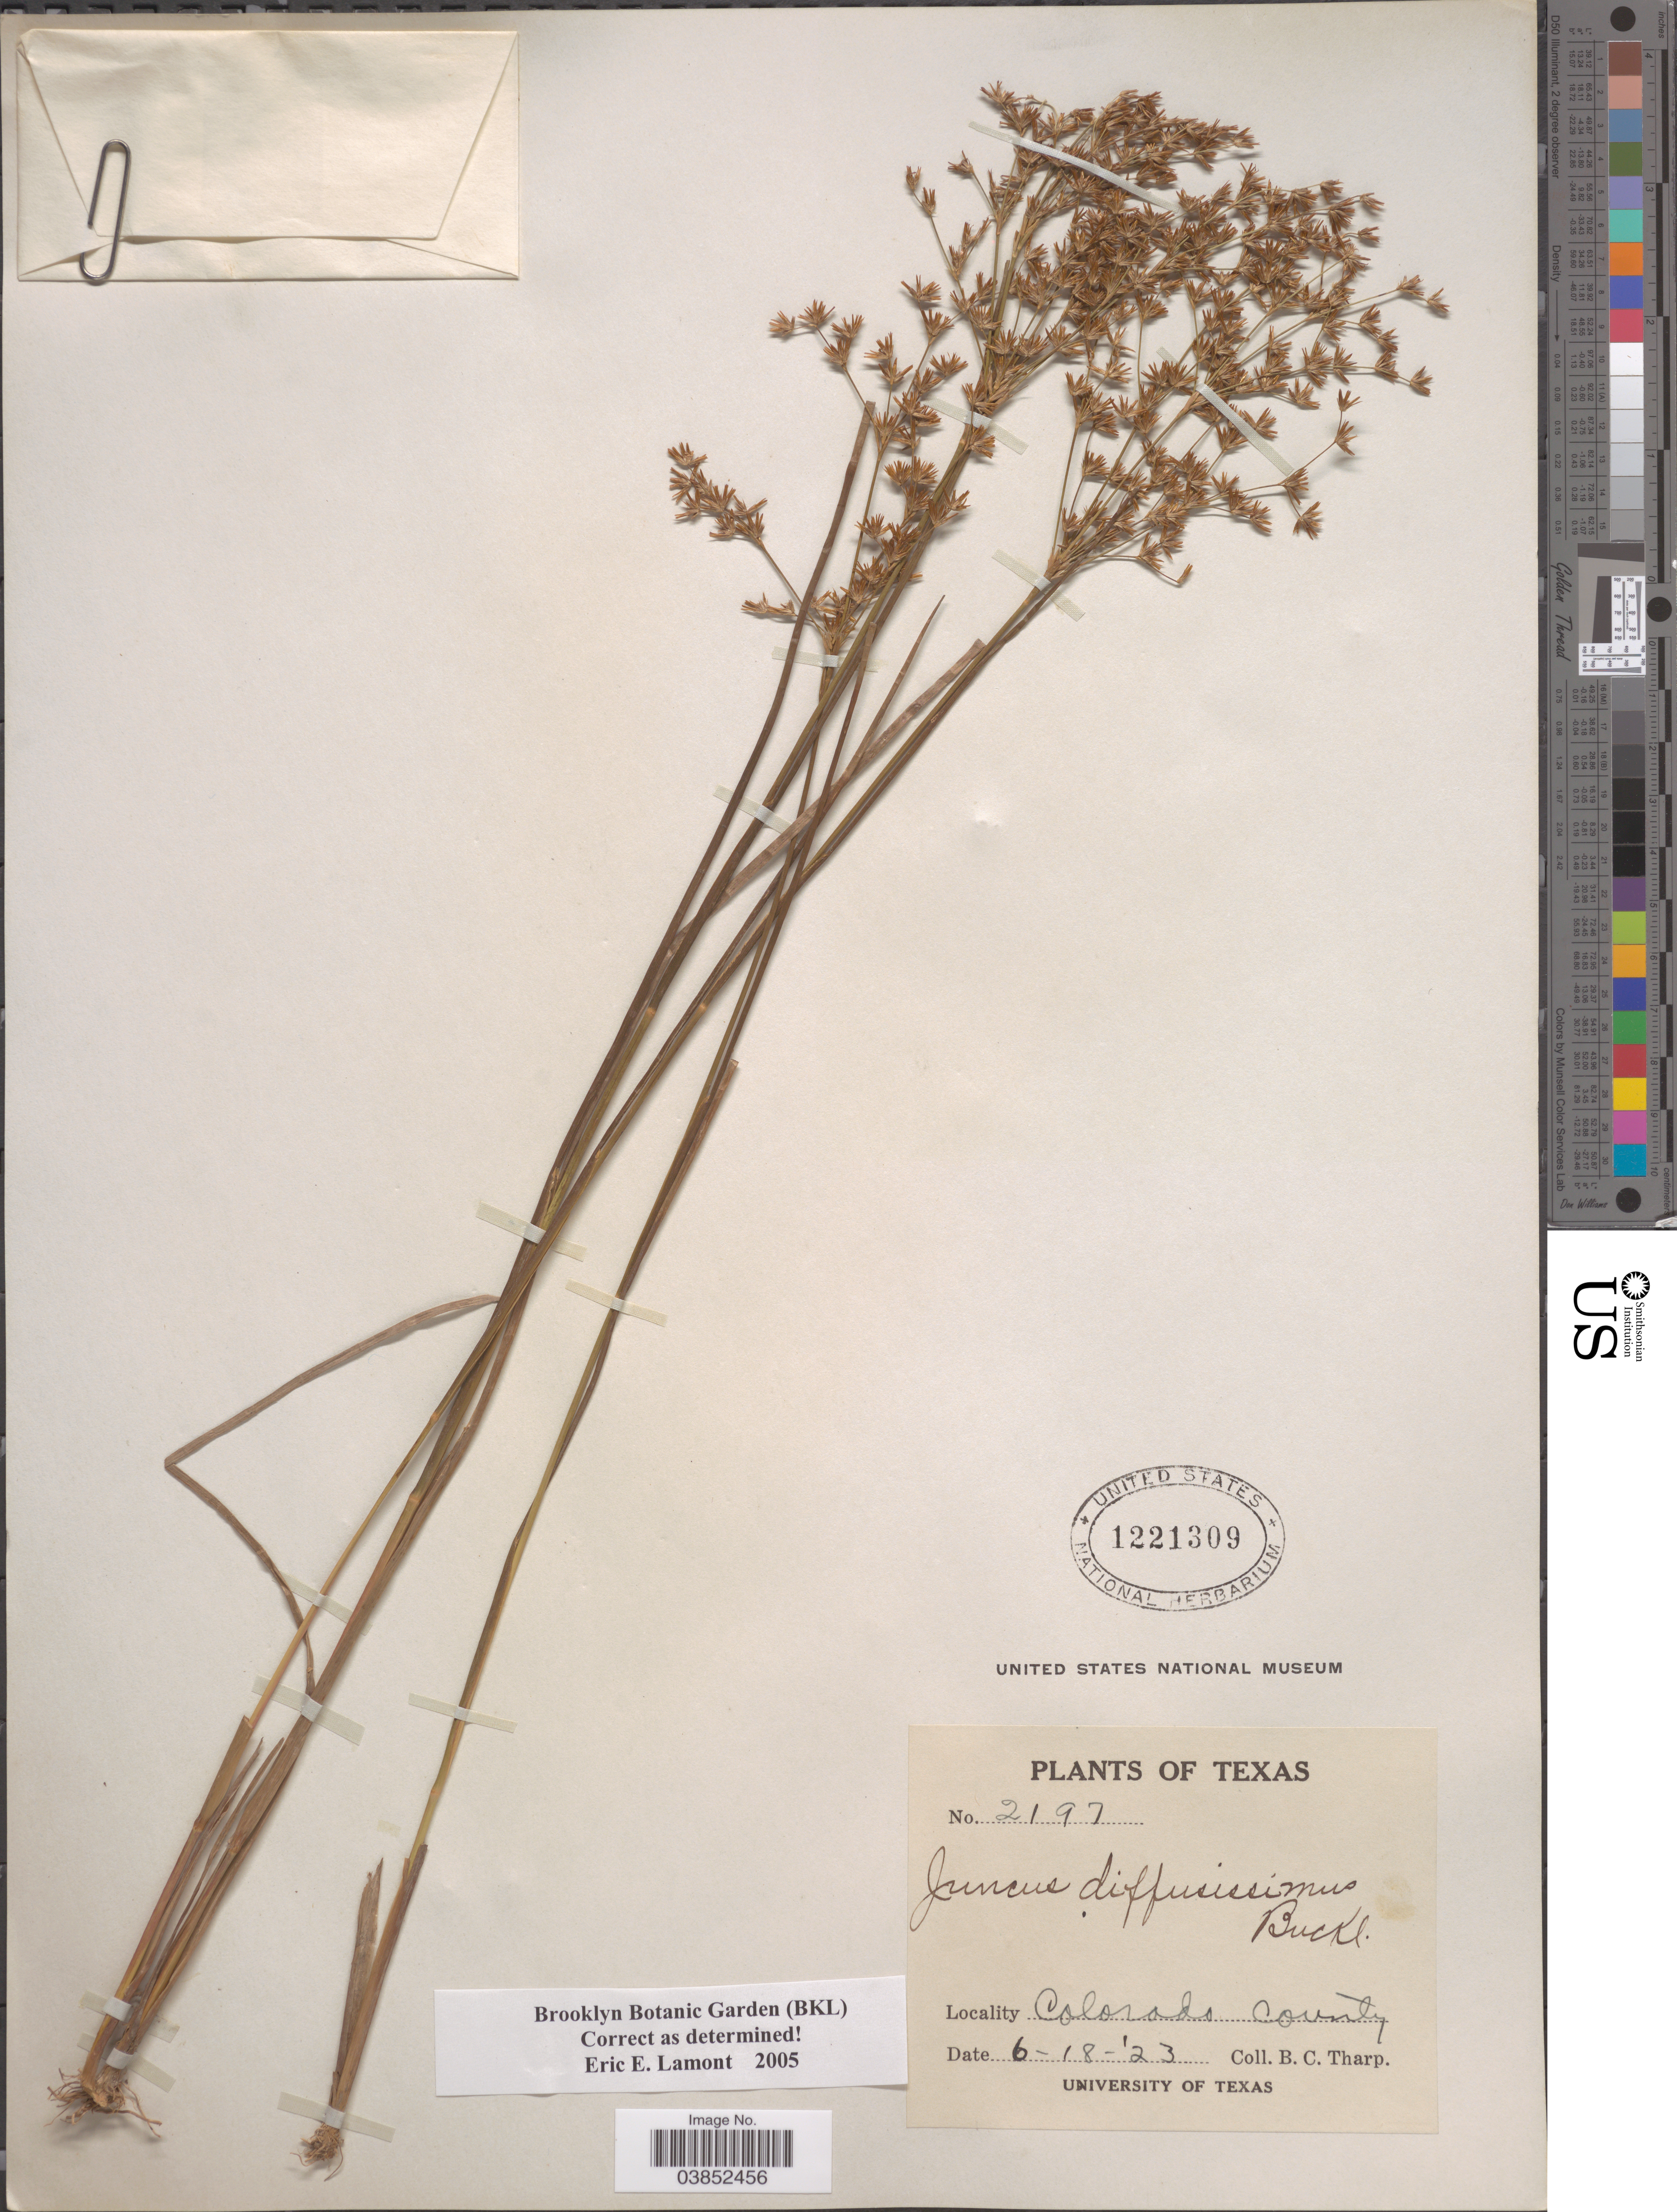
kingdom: Plantae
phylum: Tracheophyta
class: Liliopsida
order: Poales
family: Juncaceae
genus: Juncus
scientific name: Juncus diffusissimus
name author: Buckley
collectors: B. C. Tharp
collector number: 2197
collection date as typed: Transcribed d/m/y: 18/6/23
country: United States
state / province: Texas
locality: Colorado County.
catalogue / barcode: US 1221309